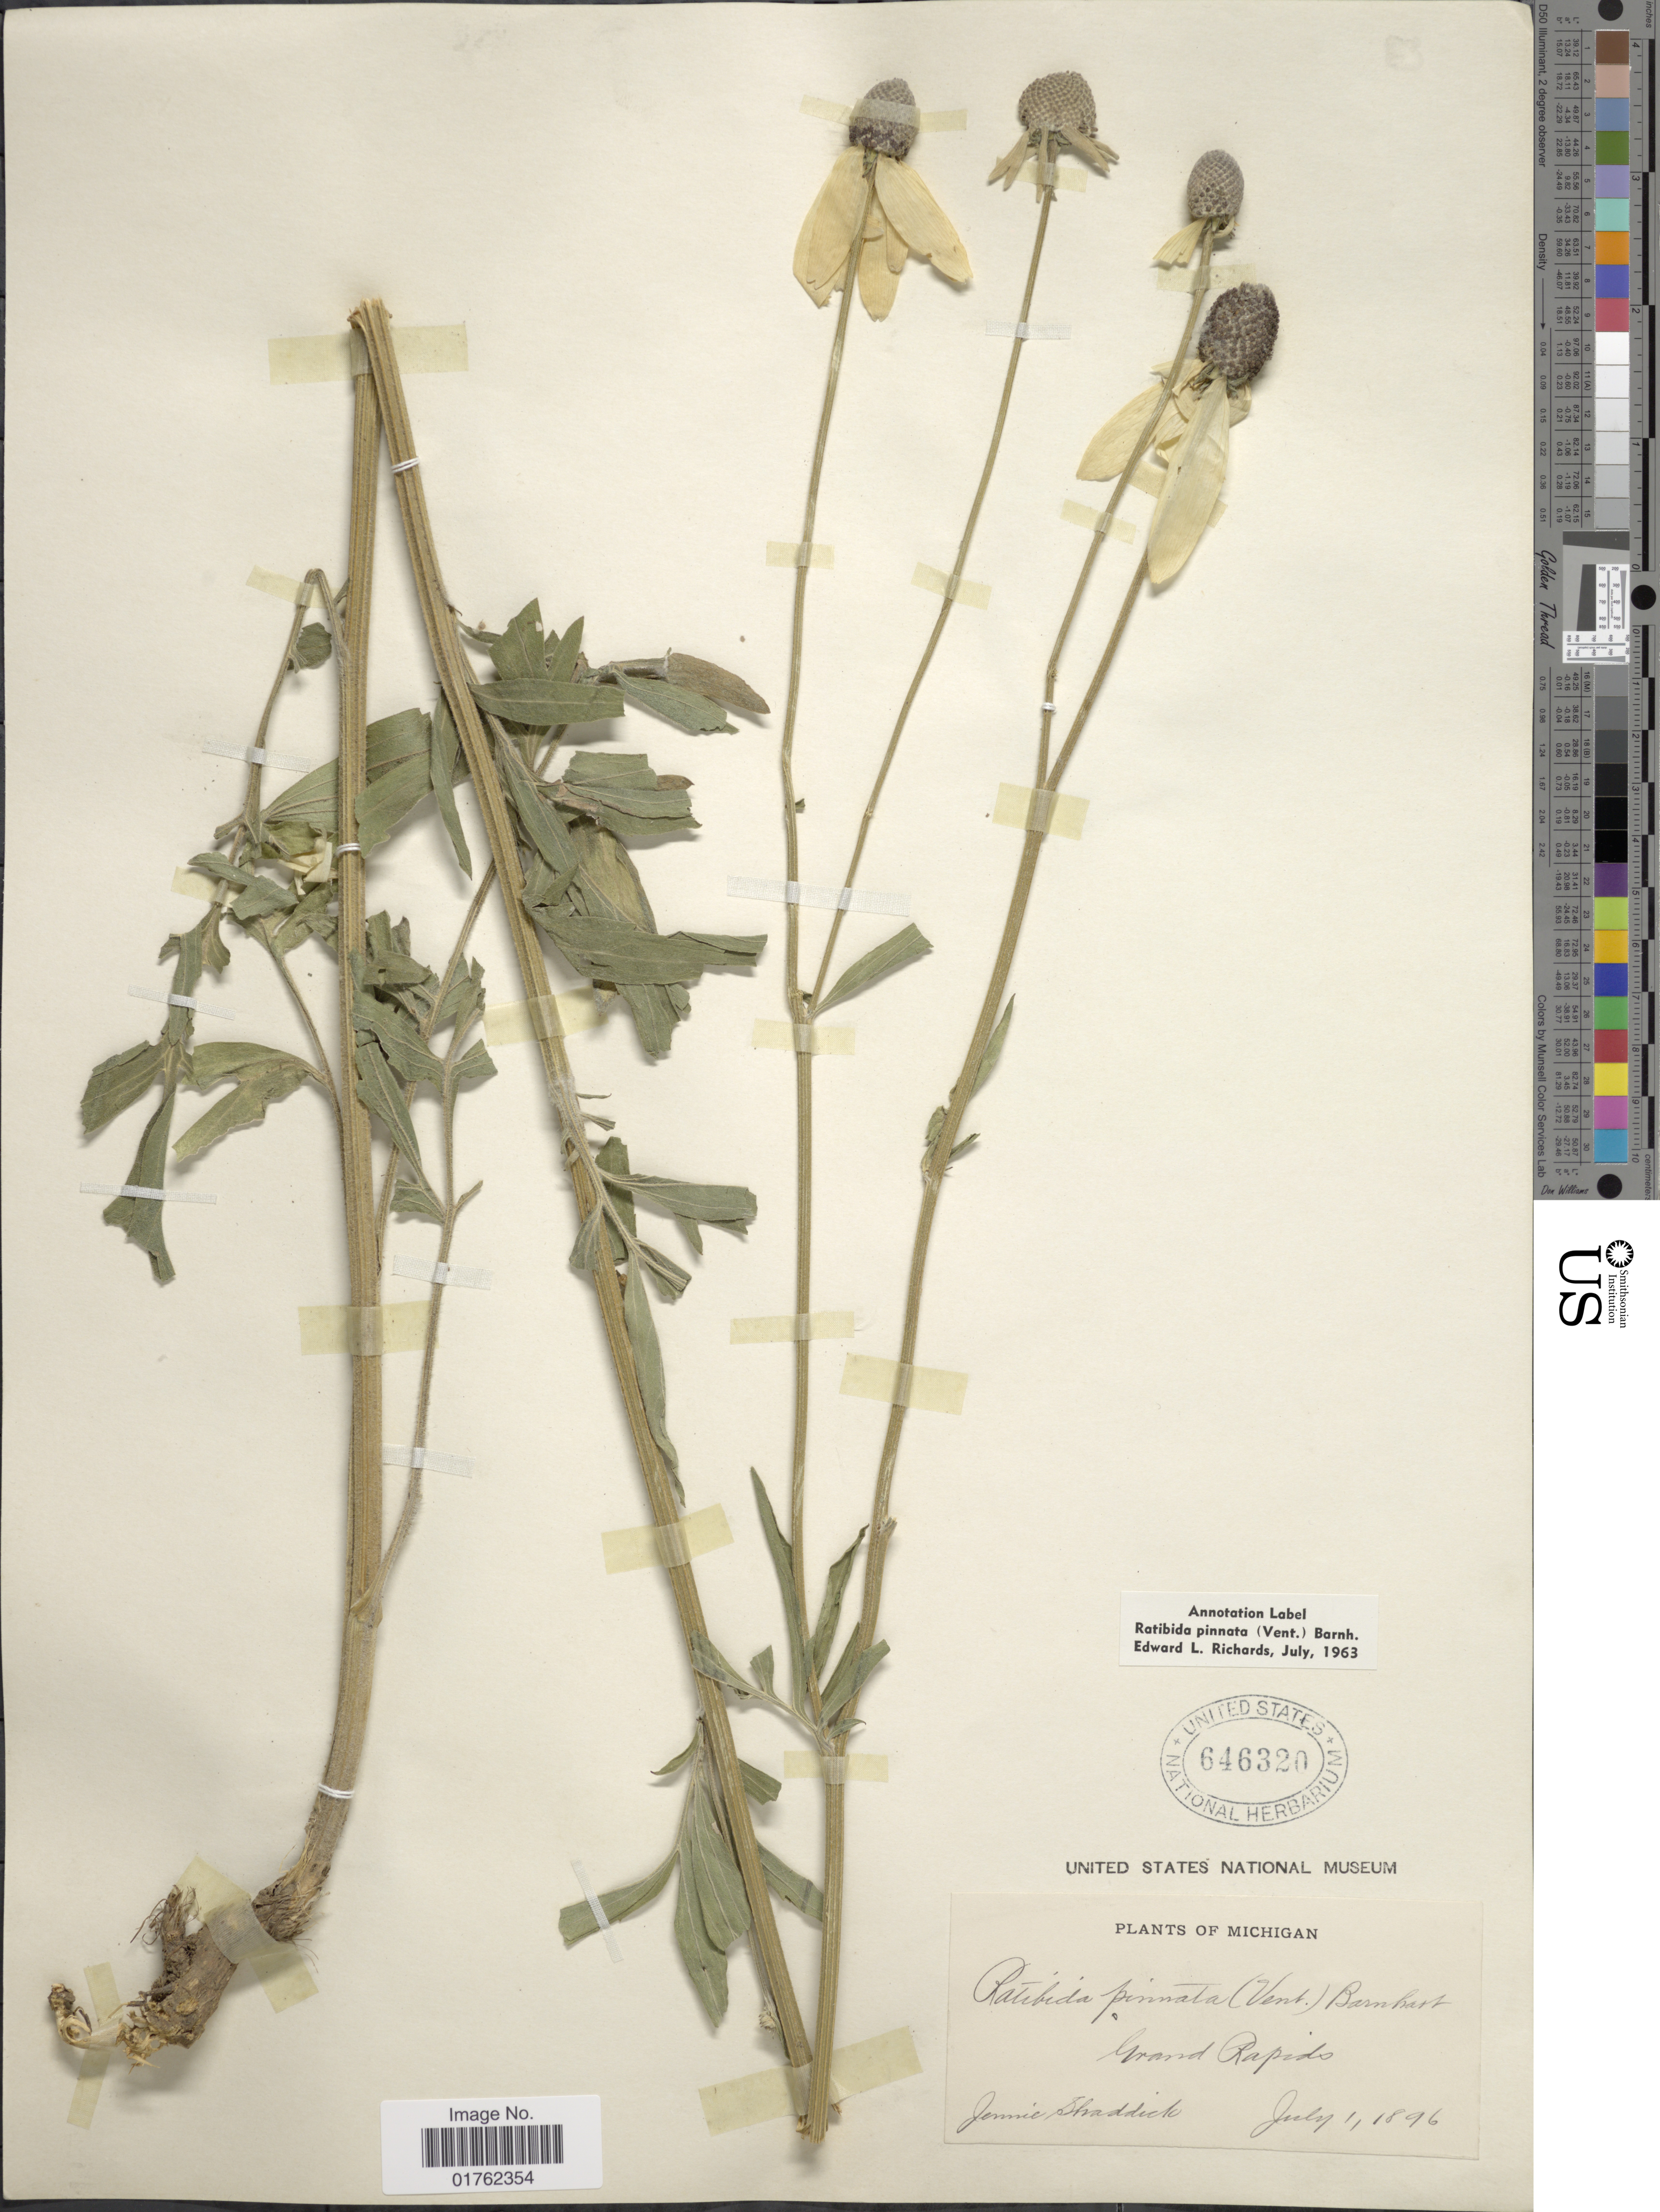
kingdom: Plantae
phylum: Tracheophyta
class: Magnoliopsida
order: Asterales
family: Asteraceae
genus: Ratibida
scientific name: Ratibida pinnata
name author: (Vent.) Barnhart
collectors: J. Shaddick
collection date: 1896-07-01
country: United States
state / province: Michigan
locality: Grand Rapids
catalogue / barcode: US 646320